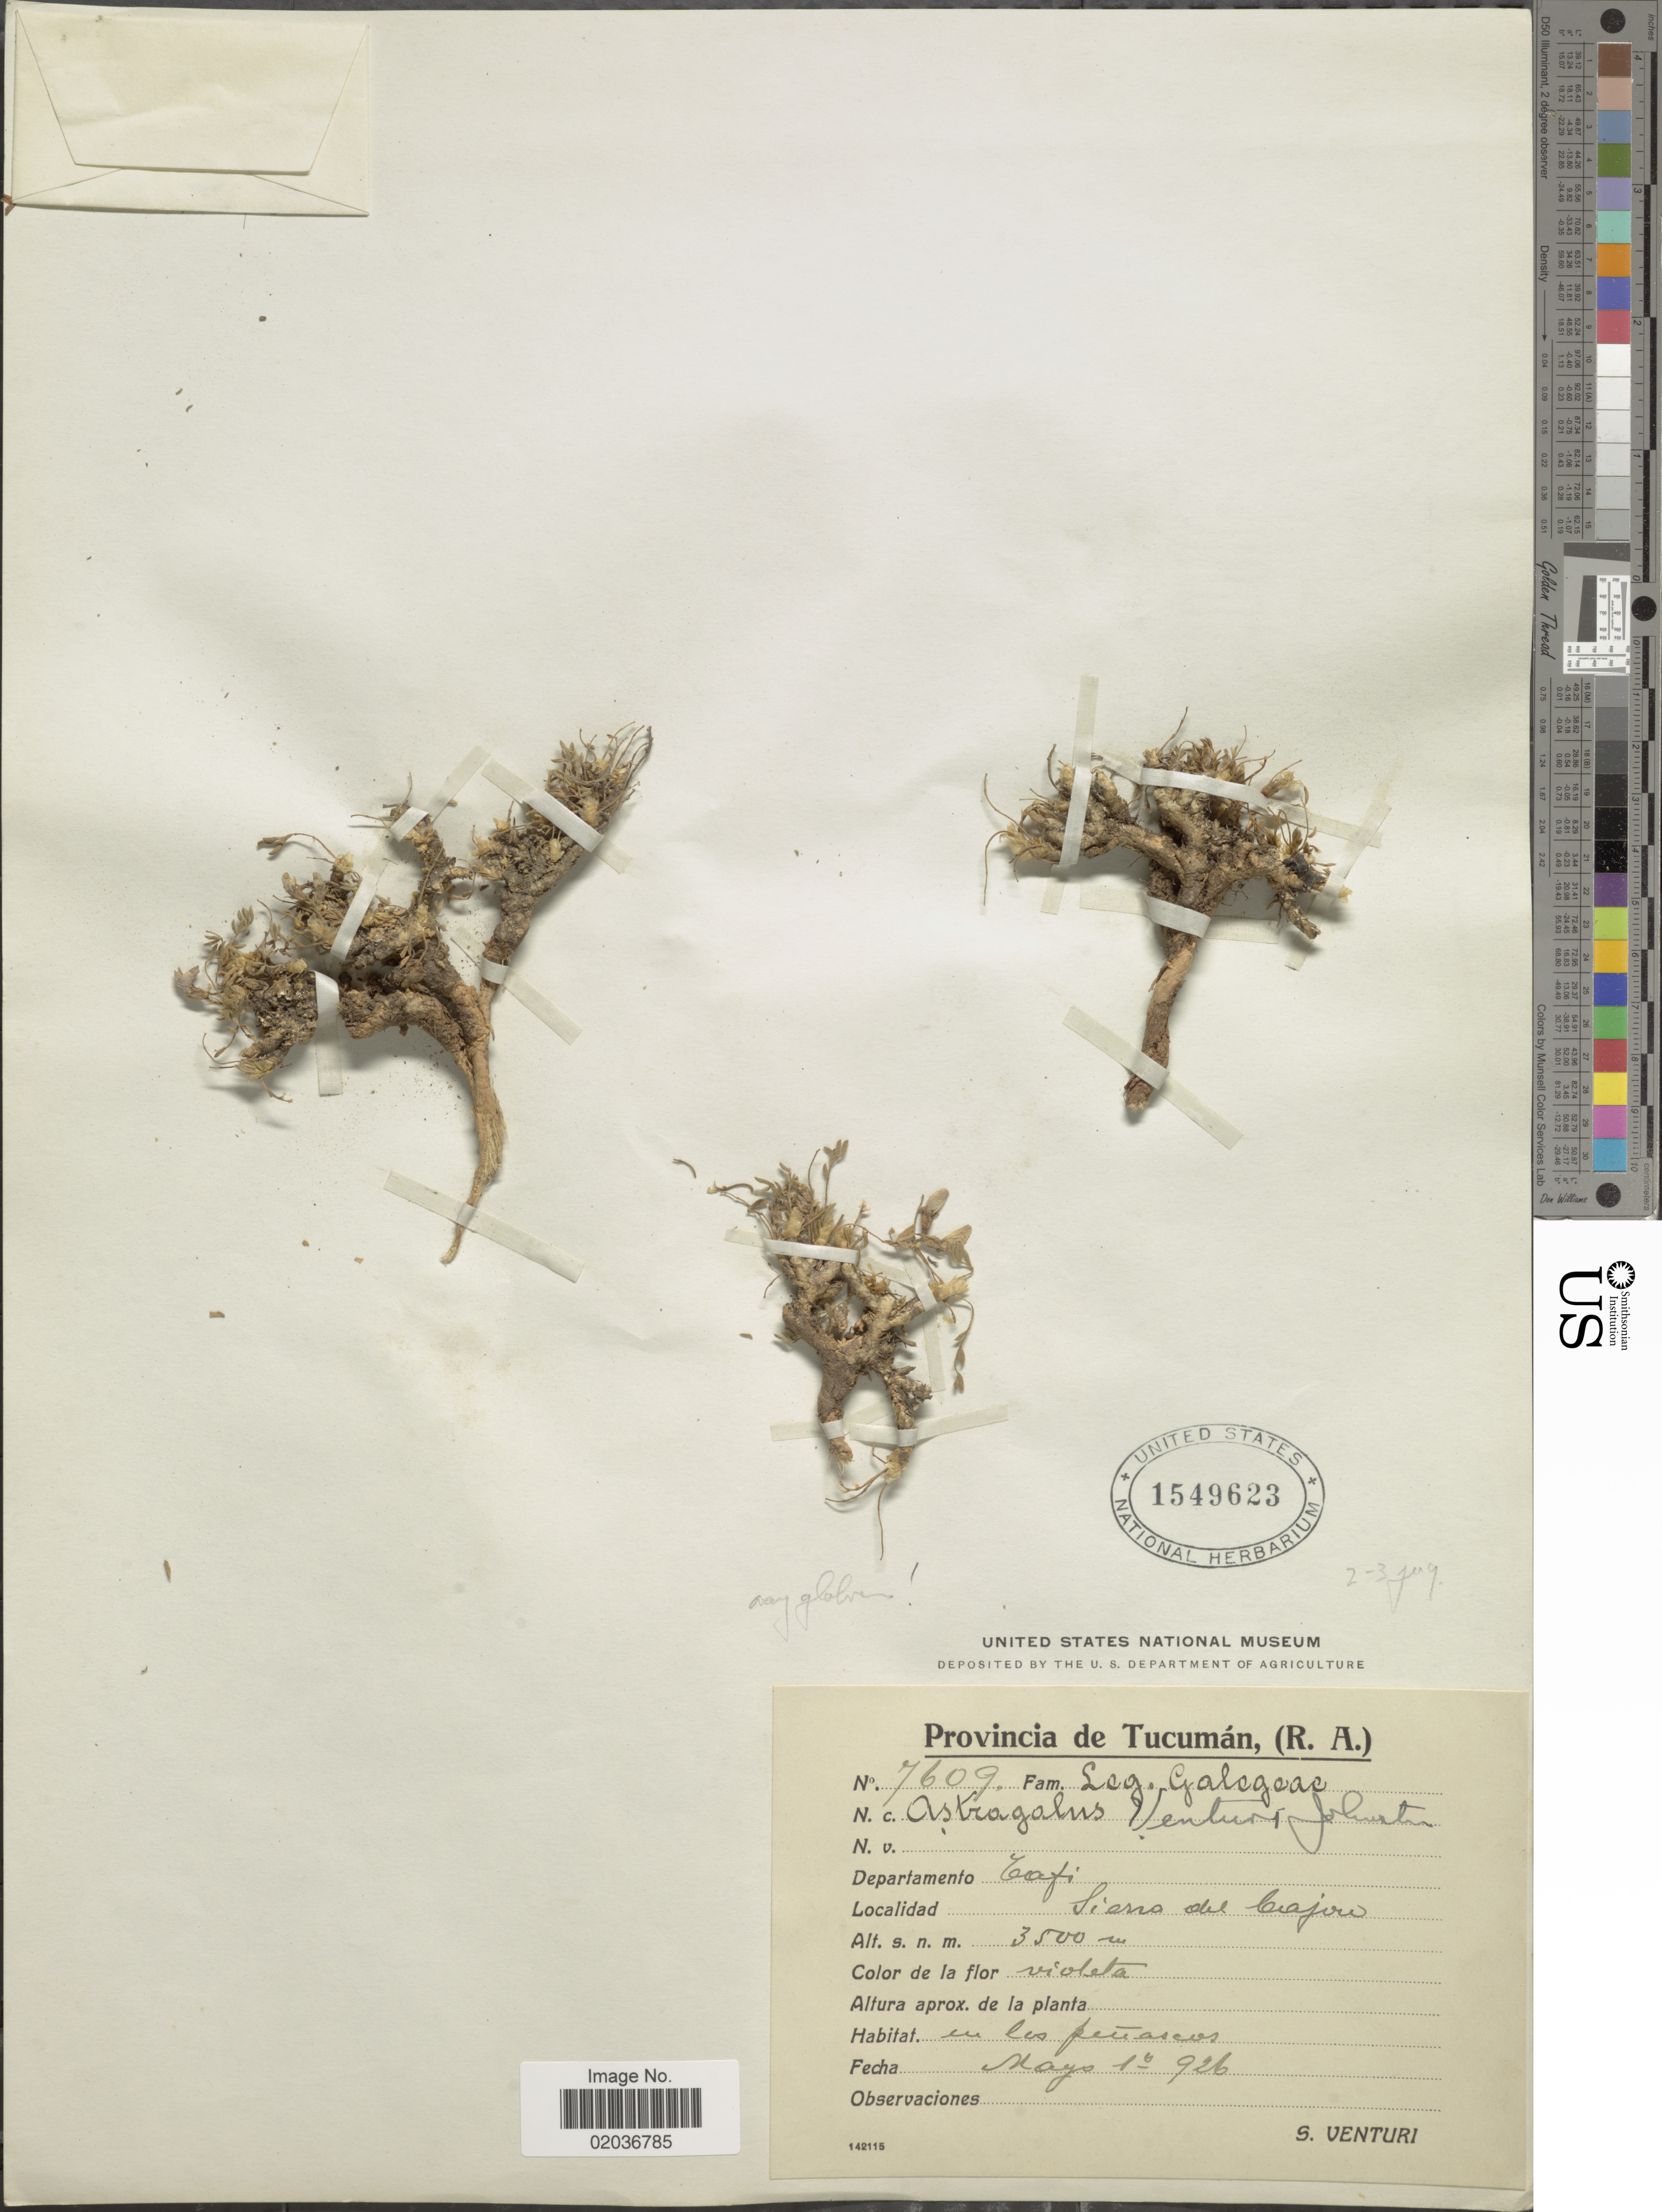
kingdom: Plantae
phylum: Tracheophyta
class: Magnoliopsida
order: Fabales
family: Fabaceae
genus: Astragalus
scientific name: Astragalus venturii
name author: I.M. Johnst.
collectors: S. Venturi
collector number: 7609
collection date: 1926-05-01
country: Argentina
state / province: Tucuman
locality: (R.A.) Departamento Tafi, Sierra del Cajon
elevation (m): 3500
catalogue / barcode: US 1549623